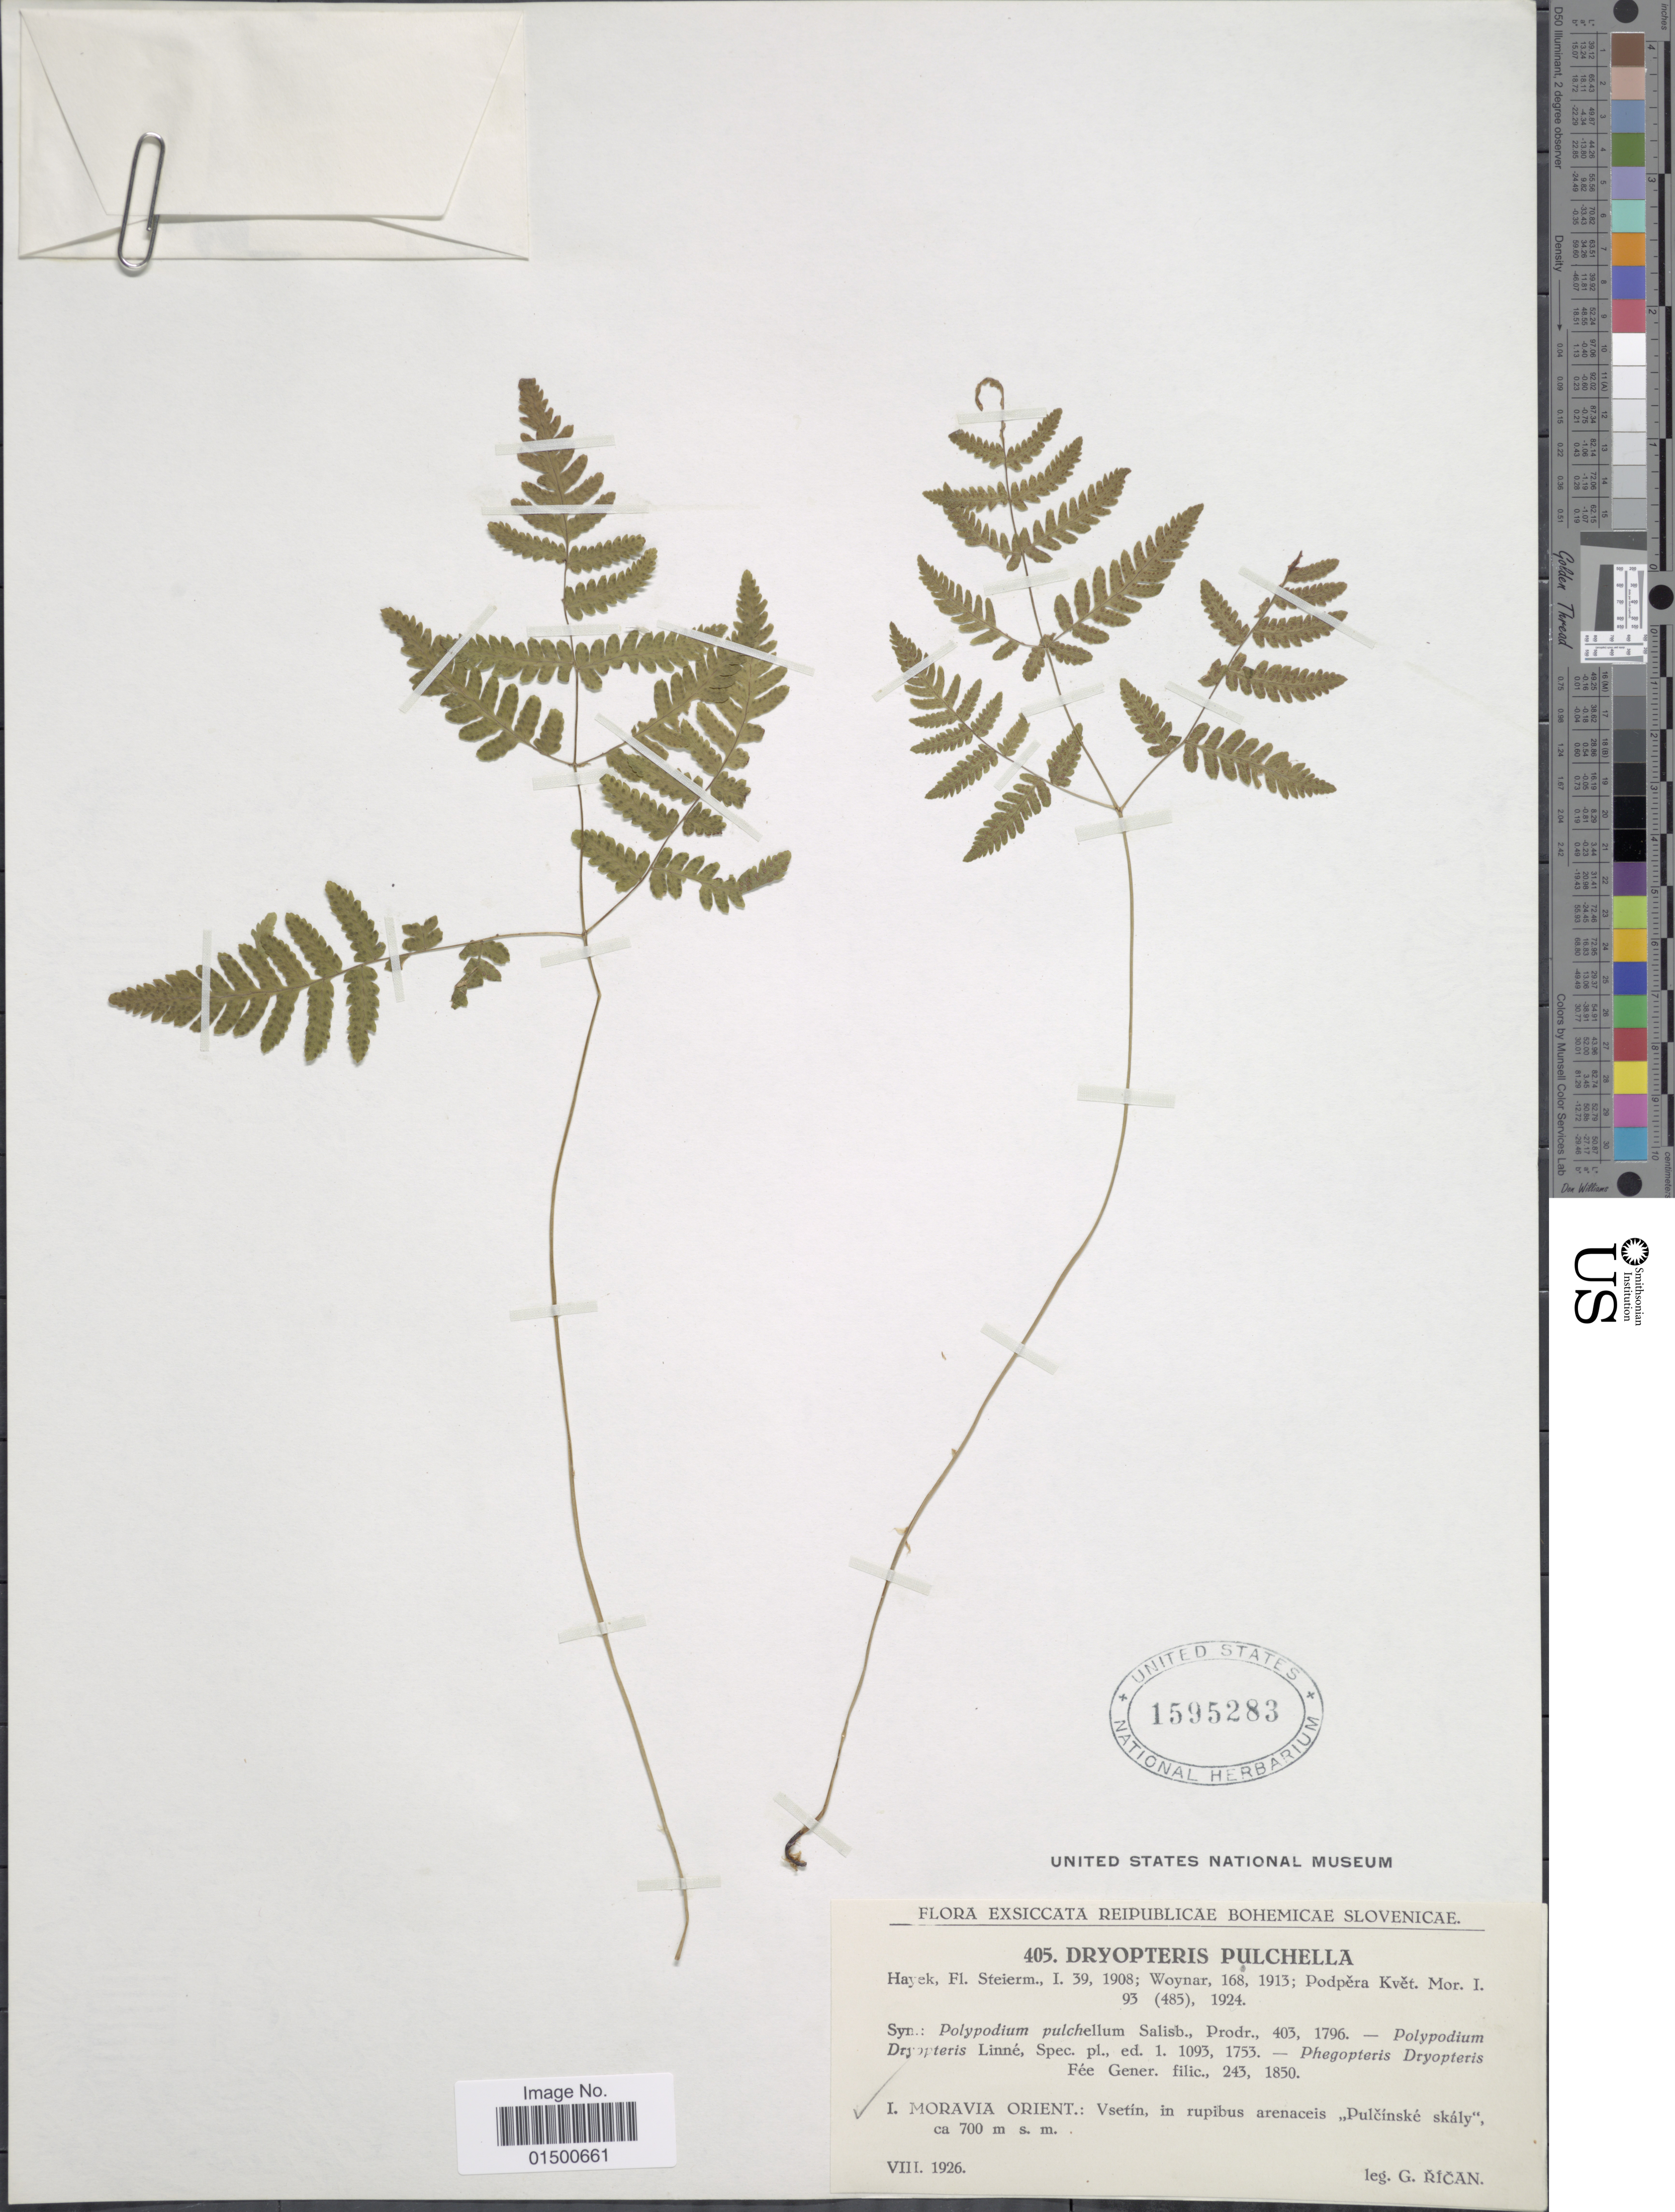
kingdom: Plantae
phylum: Tracheophyta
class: Polypodiopsida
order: Polypodiales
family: Cystopteridaceae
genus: Gymnocarpium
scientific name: Gymnocarpium disjunctum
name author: (Rupr.) Ching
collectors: G. Rican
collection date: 1926-08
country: Slovenia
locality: Moravia Orient: Vsetin, in rupibus arenaceis Pulcinke skaly,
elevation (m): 700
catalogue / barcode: US 1595283